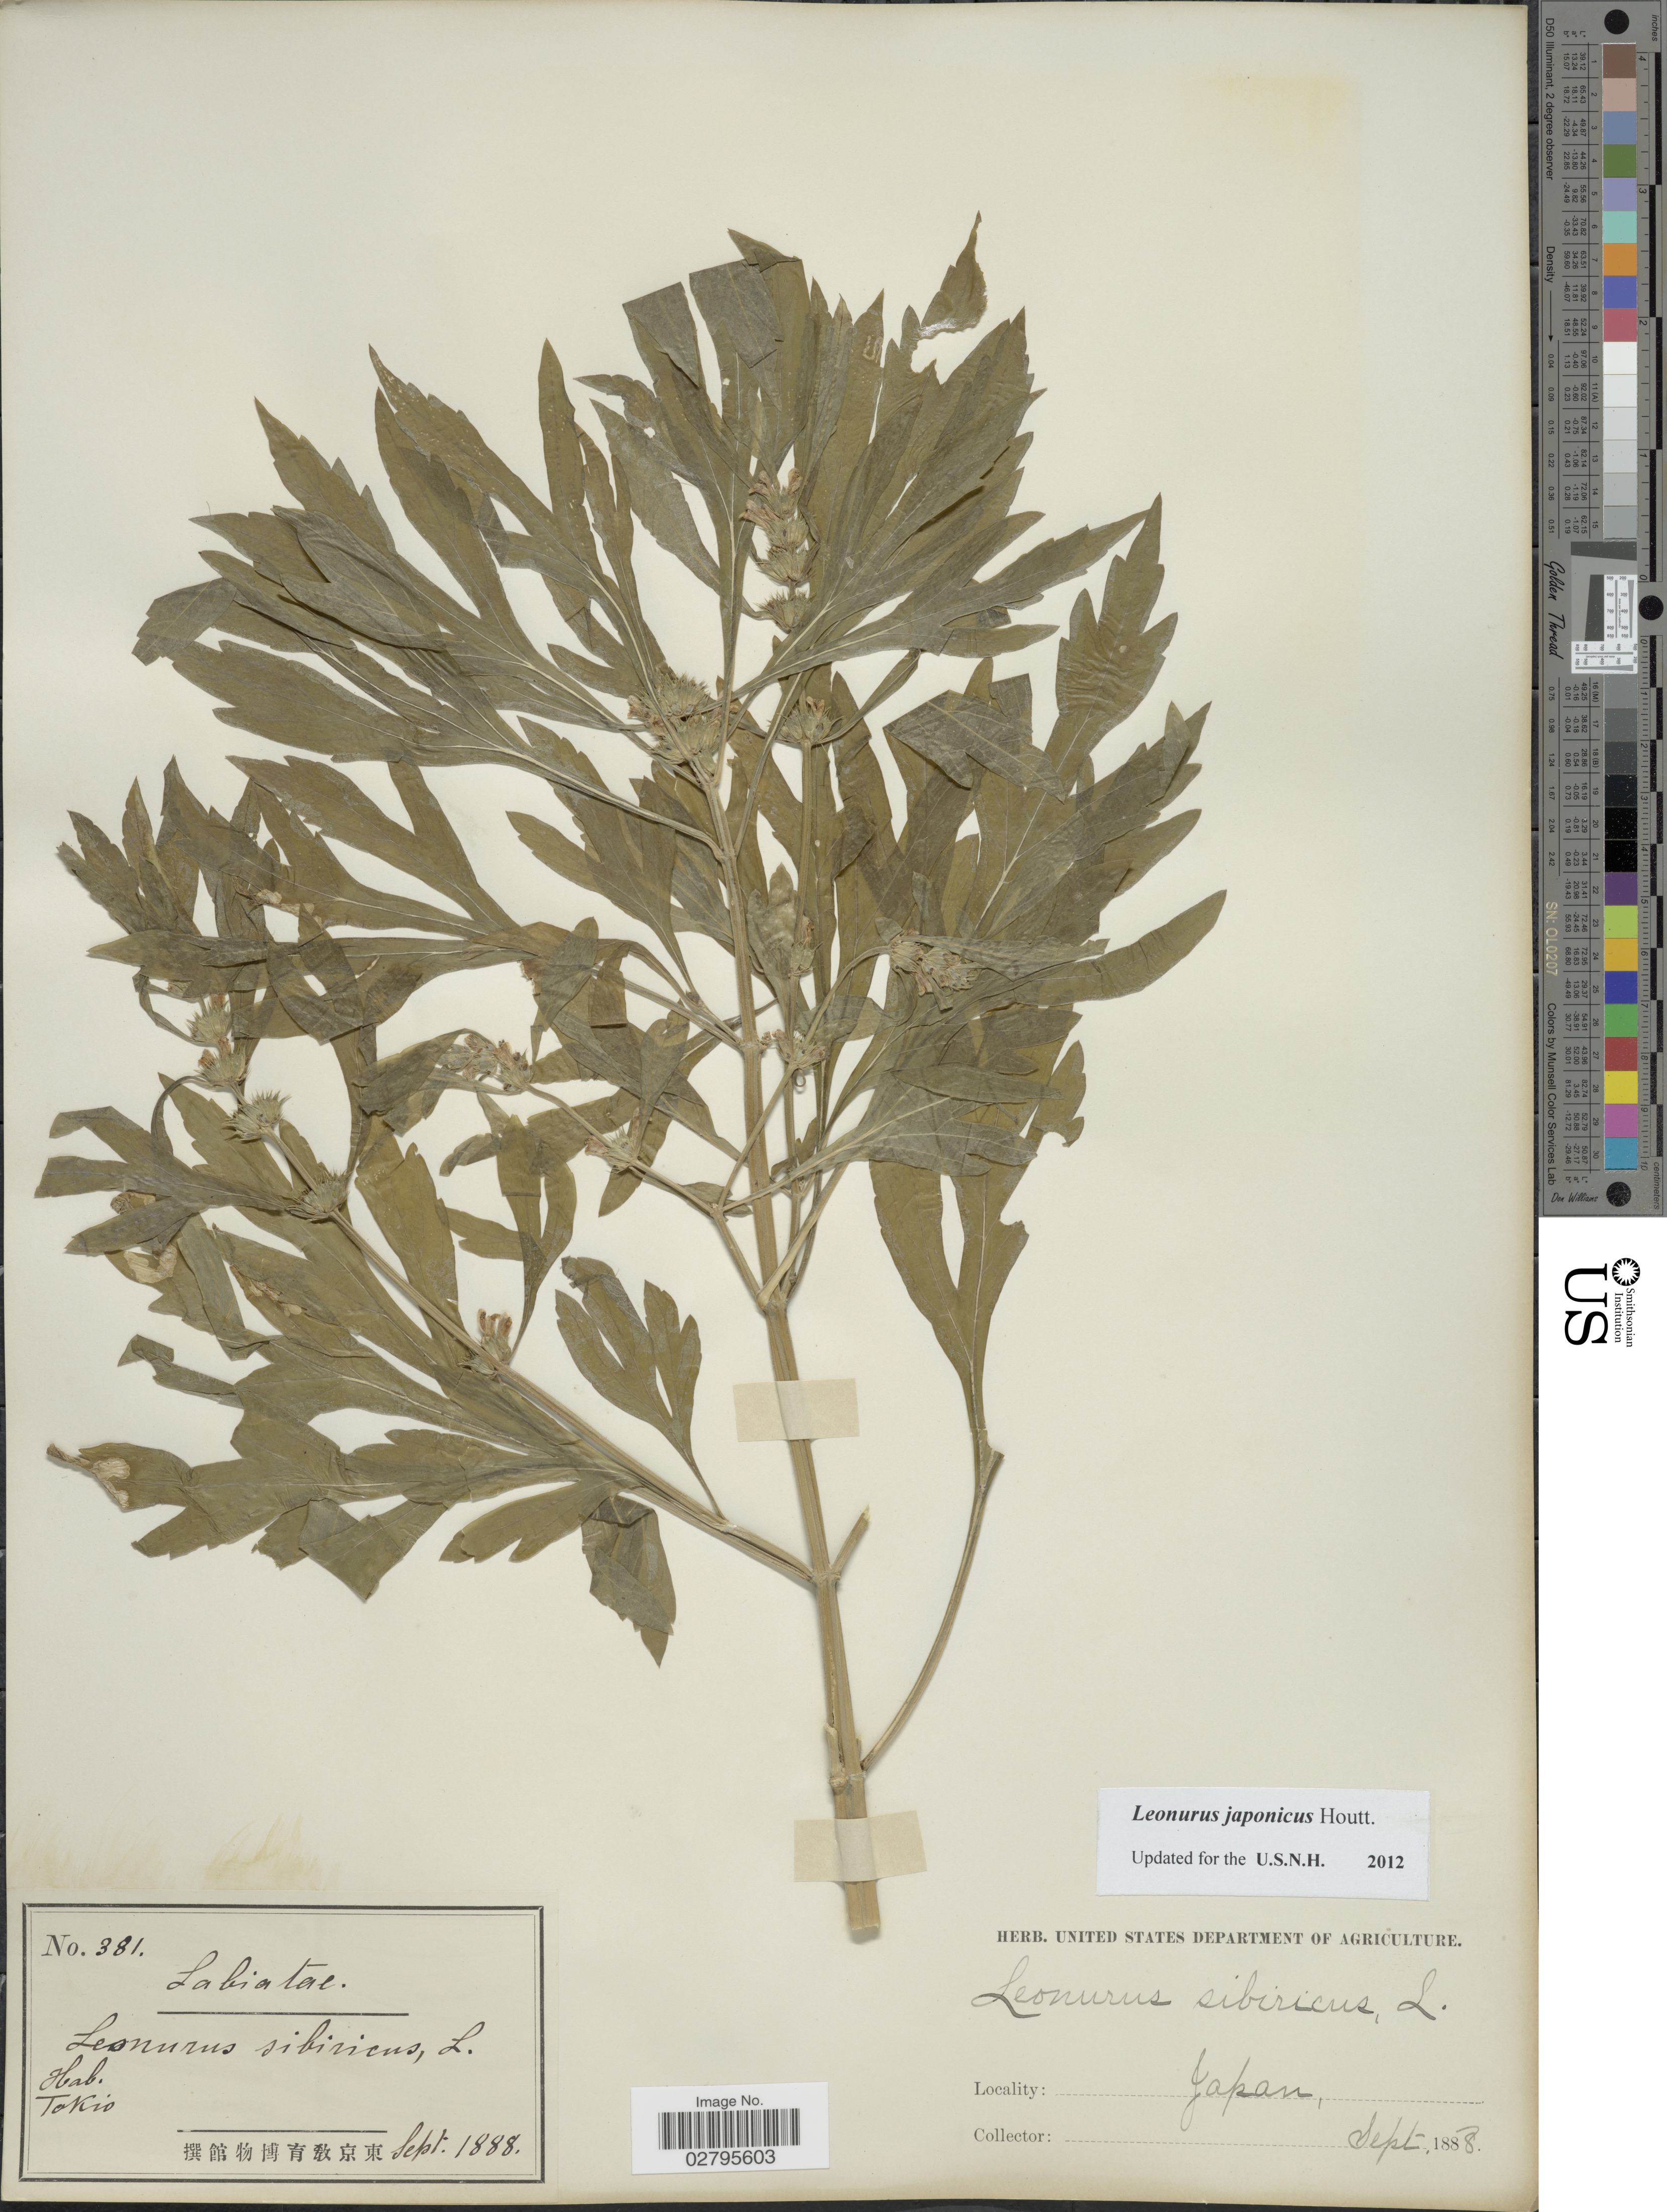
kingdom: Plantae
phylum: Tracheophyta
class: Magnoliopsida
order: Lamiales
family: Lamiaceae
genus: Leonurus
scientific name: Leonurus japonicus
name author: Houtt.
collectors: Facchini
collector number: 381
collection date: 1888-09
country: Japan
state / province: Tokyo, Federal City of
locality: Tokio.